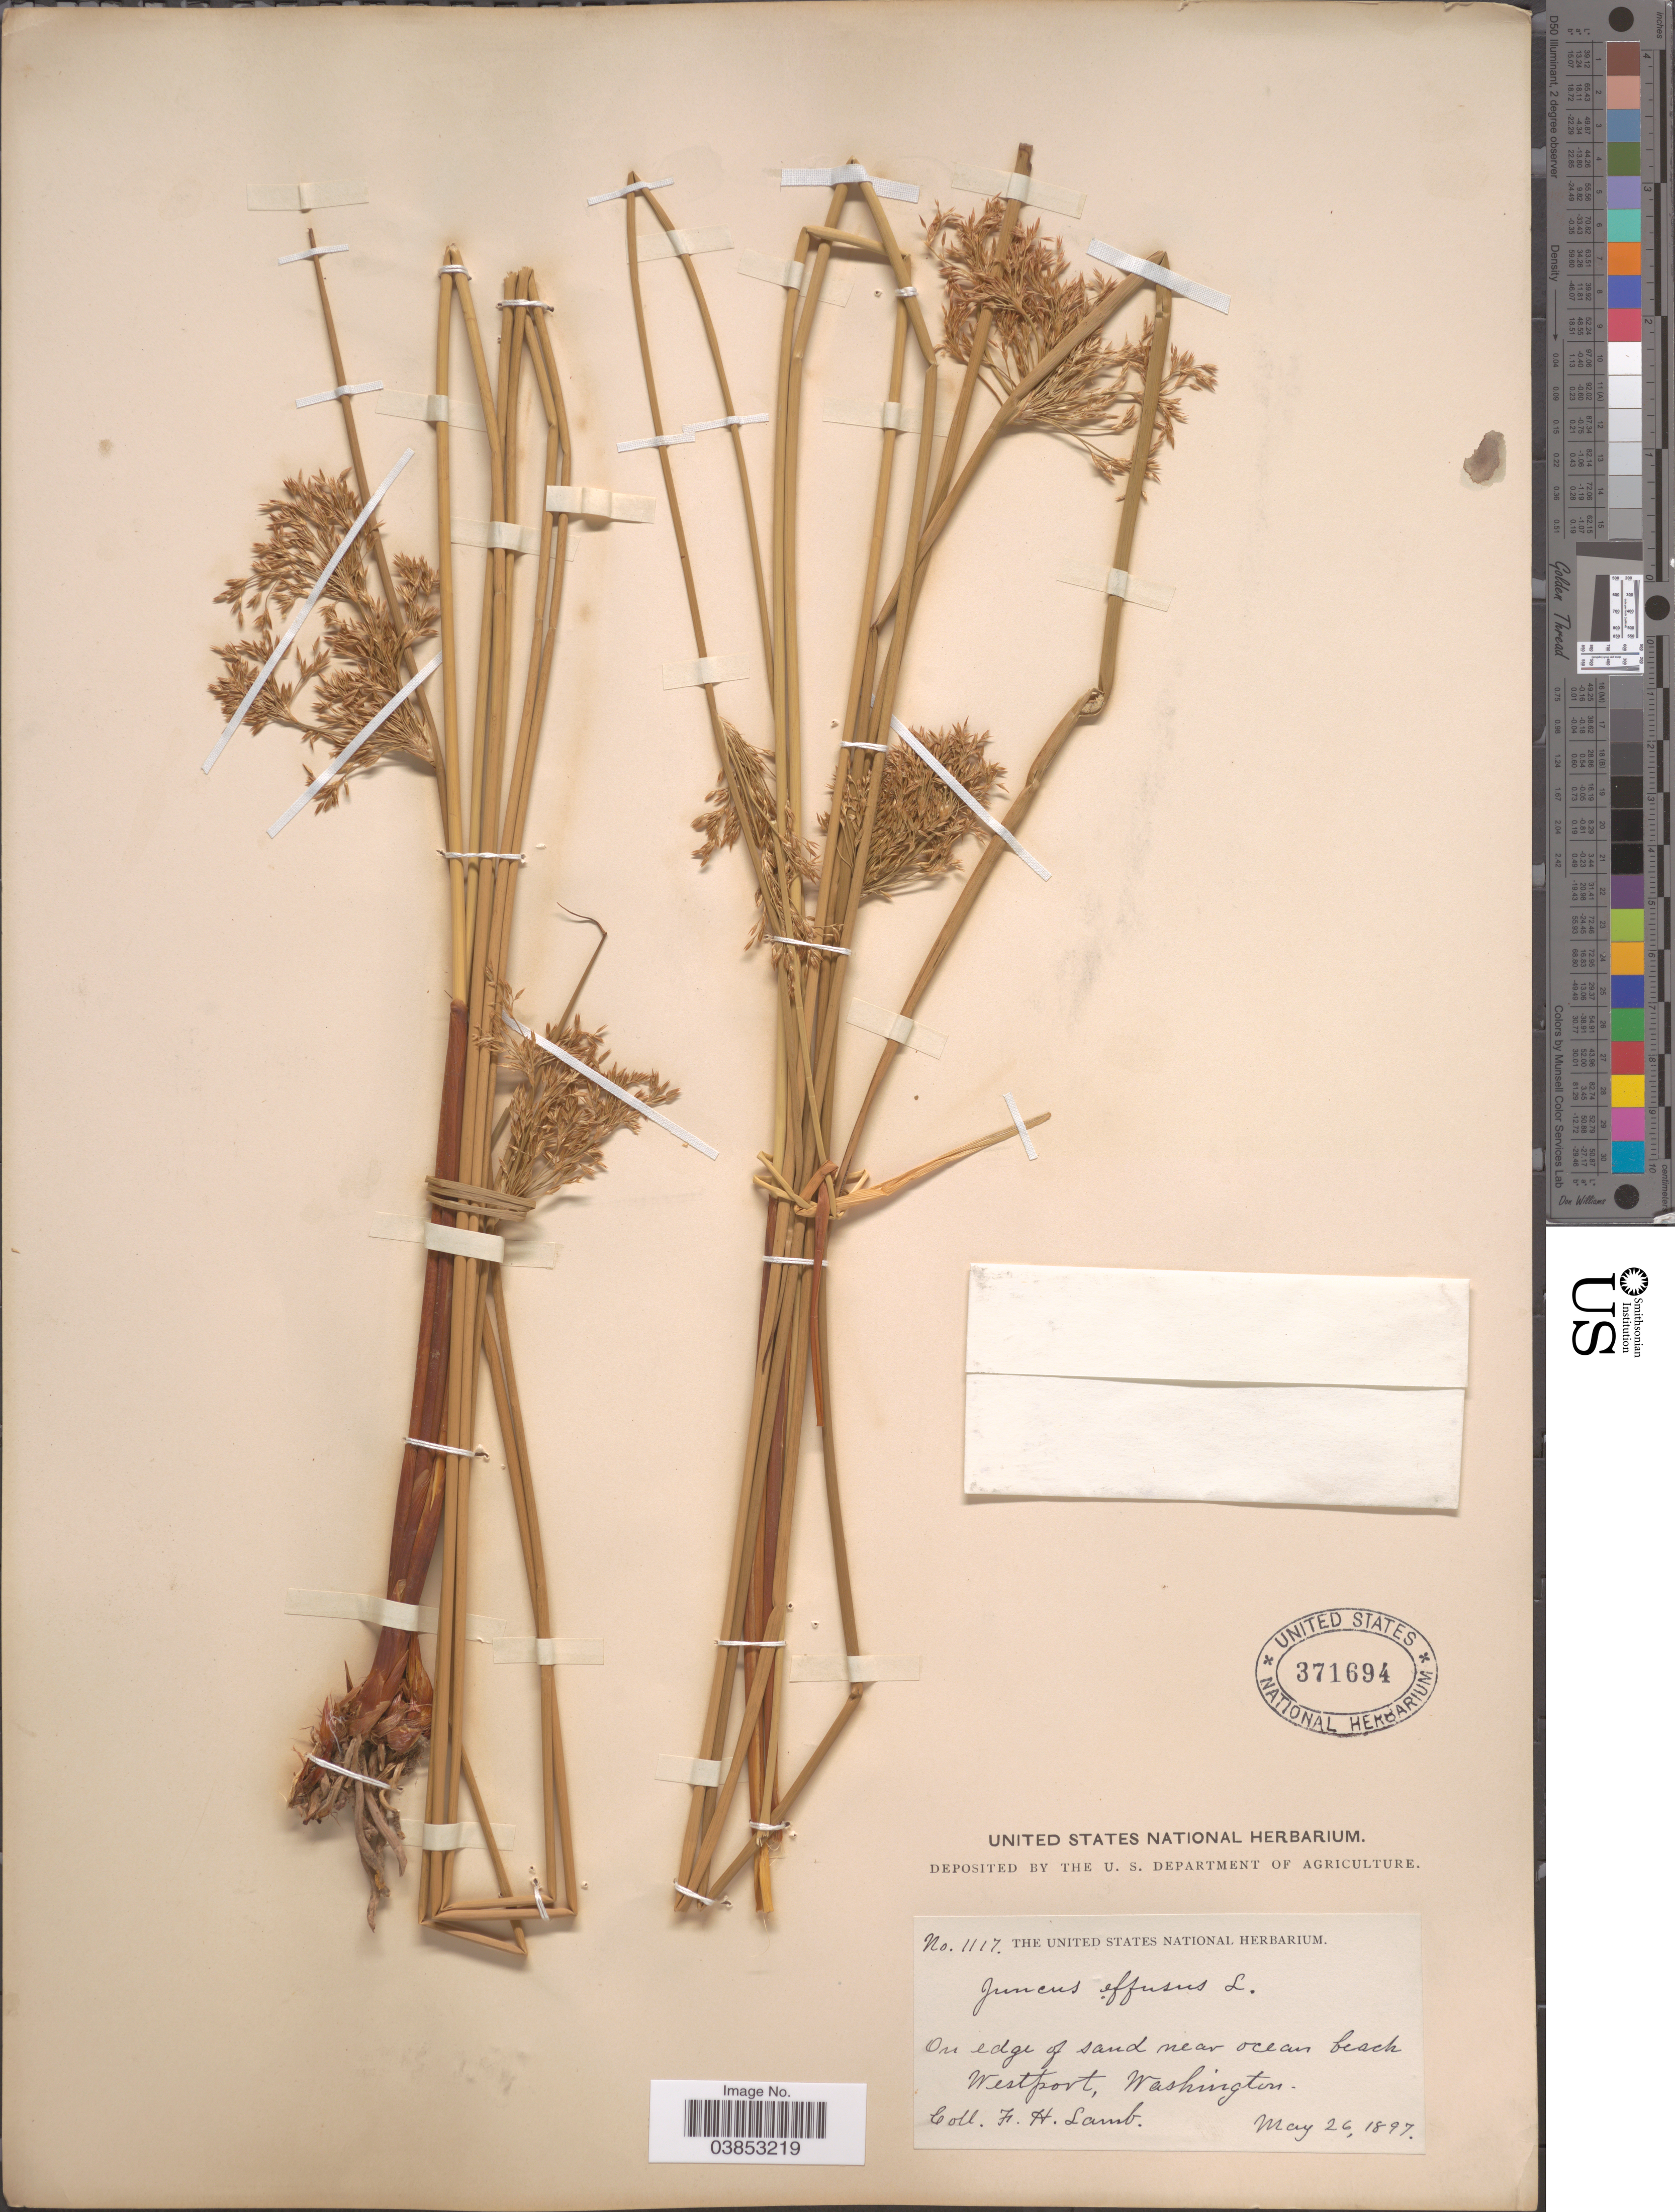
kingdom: Plantae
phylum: Tracheophyta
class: Liliopsida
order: Poales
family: Juncaceae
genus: Juncus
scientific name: Juncus effusus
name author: L.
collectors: F. H. Lamb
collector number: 1117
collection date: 1897-05-26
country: United States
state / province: Washington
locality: Westport, on edge of sand near ocean beach.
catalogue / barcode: US 371694